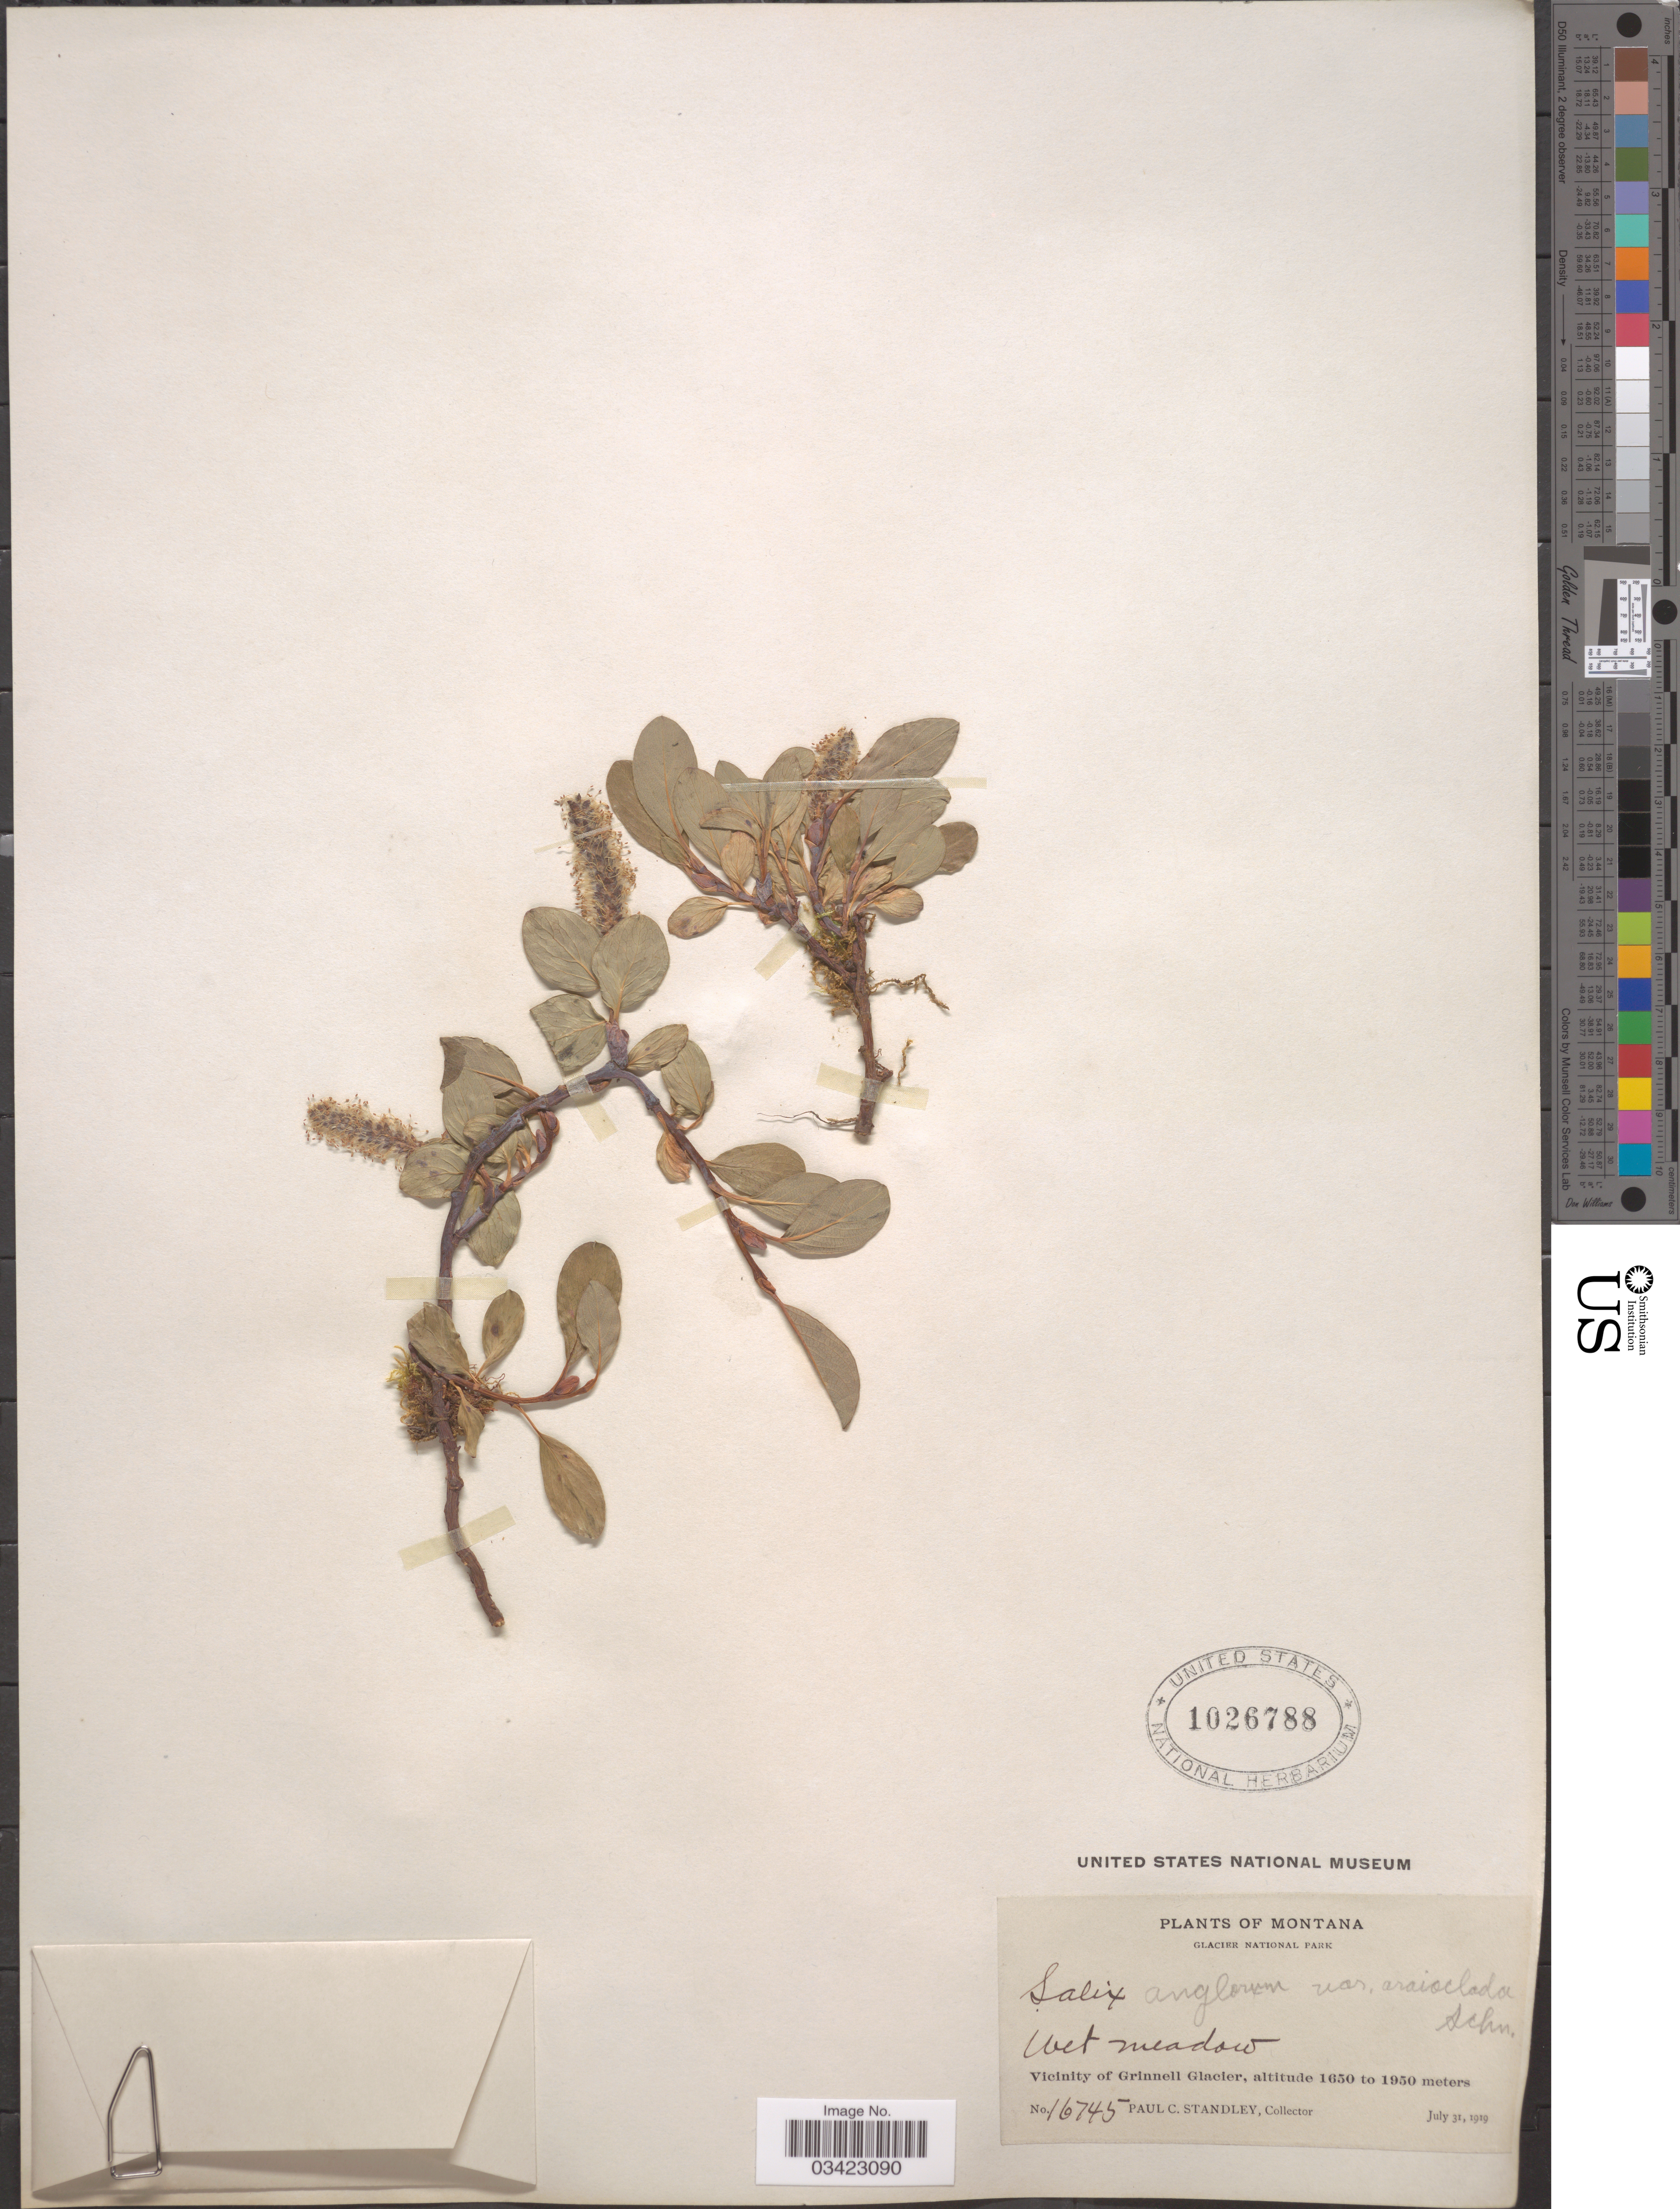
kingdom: Plantae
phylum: Tracheophyta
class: Magnoliopsida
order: Malpighiales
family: Salicaceae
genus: Salix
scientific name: Salix anglorum var. araioclada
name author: C.K. Schneid.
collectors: P. C. Standley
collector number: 16745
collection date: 1919-07-31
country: United States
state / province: Montana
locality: Glacier National Park. Vicinity of Grinnell Glacier.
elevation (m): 1650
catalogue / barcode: US 1026788